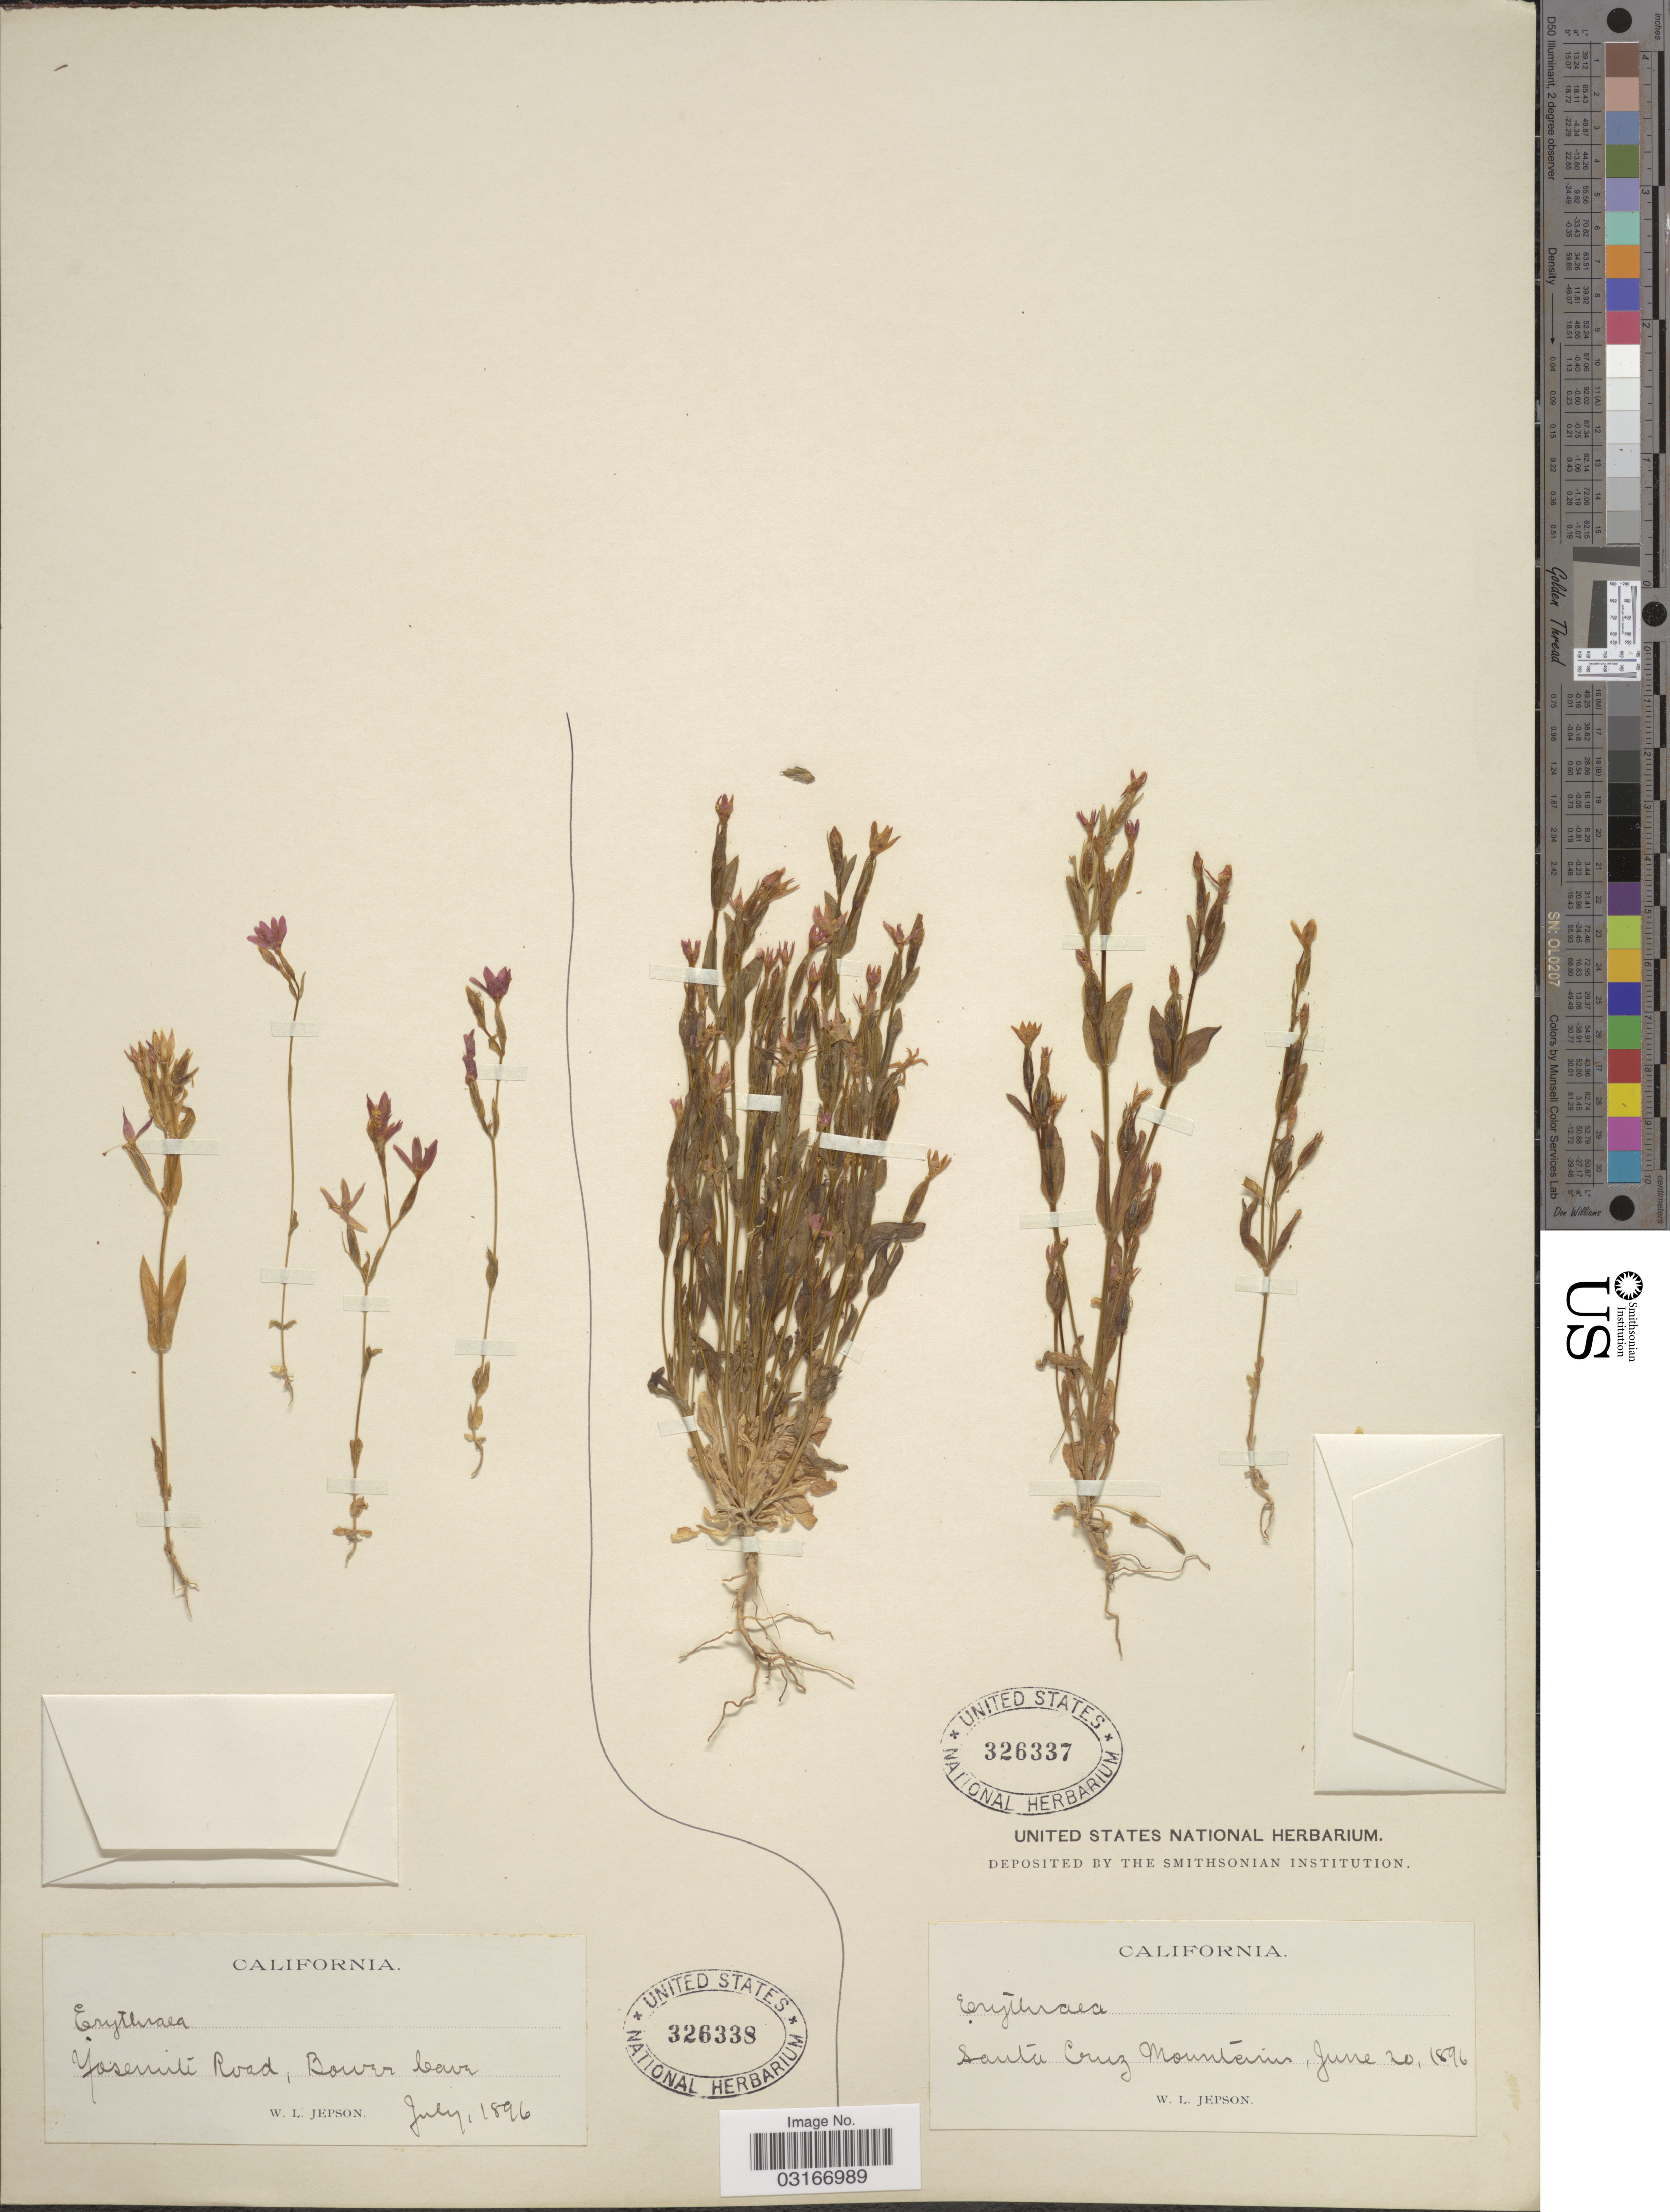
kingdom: Plantae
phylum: Tracheophyta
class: Magnoliopsida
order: Gentianales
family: Gentianaceae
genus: Centaurium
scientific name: Centaurium muehlenbergii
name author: (Griseb.) W. Wight ex Piper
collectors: W. L. Jepson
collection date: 1896-07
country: United States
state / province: California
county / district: Mariposa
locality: Yosemite Road, Bower Cave.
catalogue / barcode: US 326338